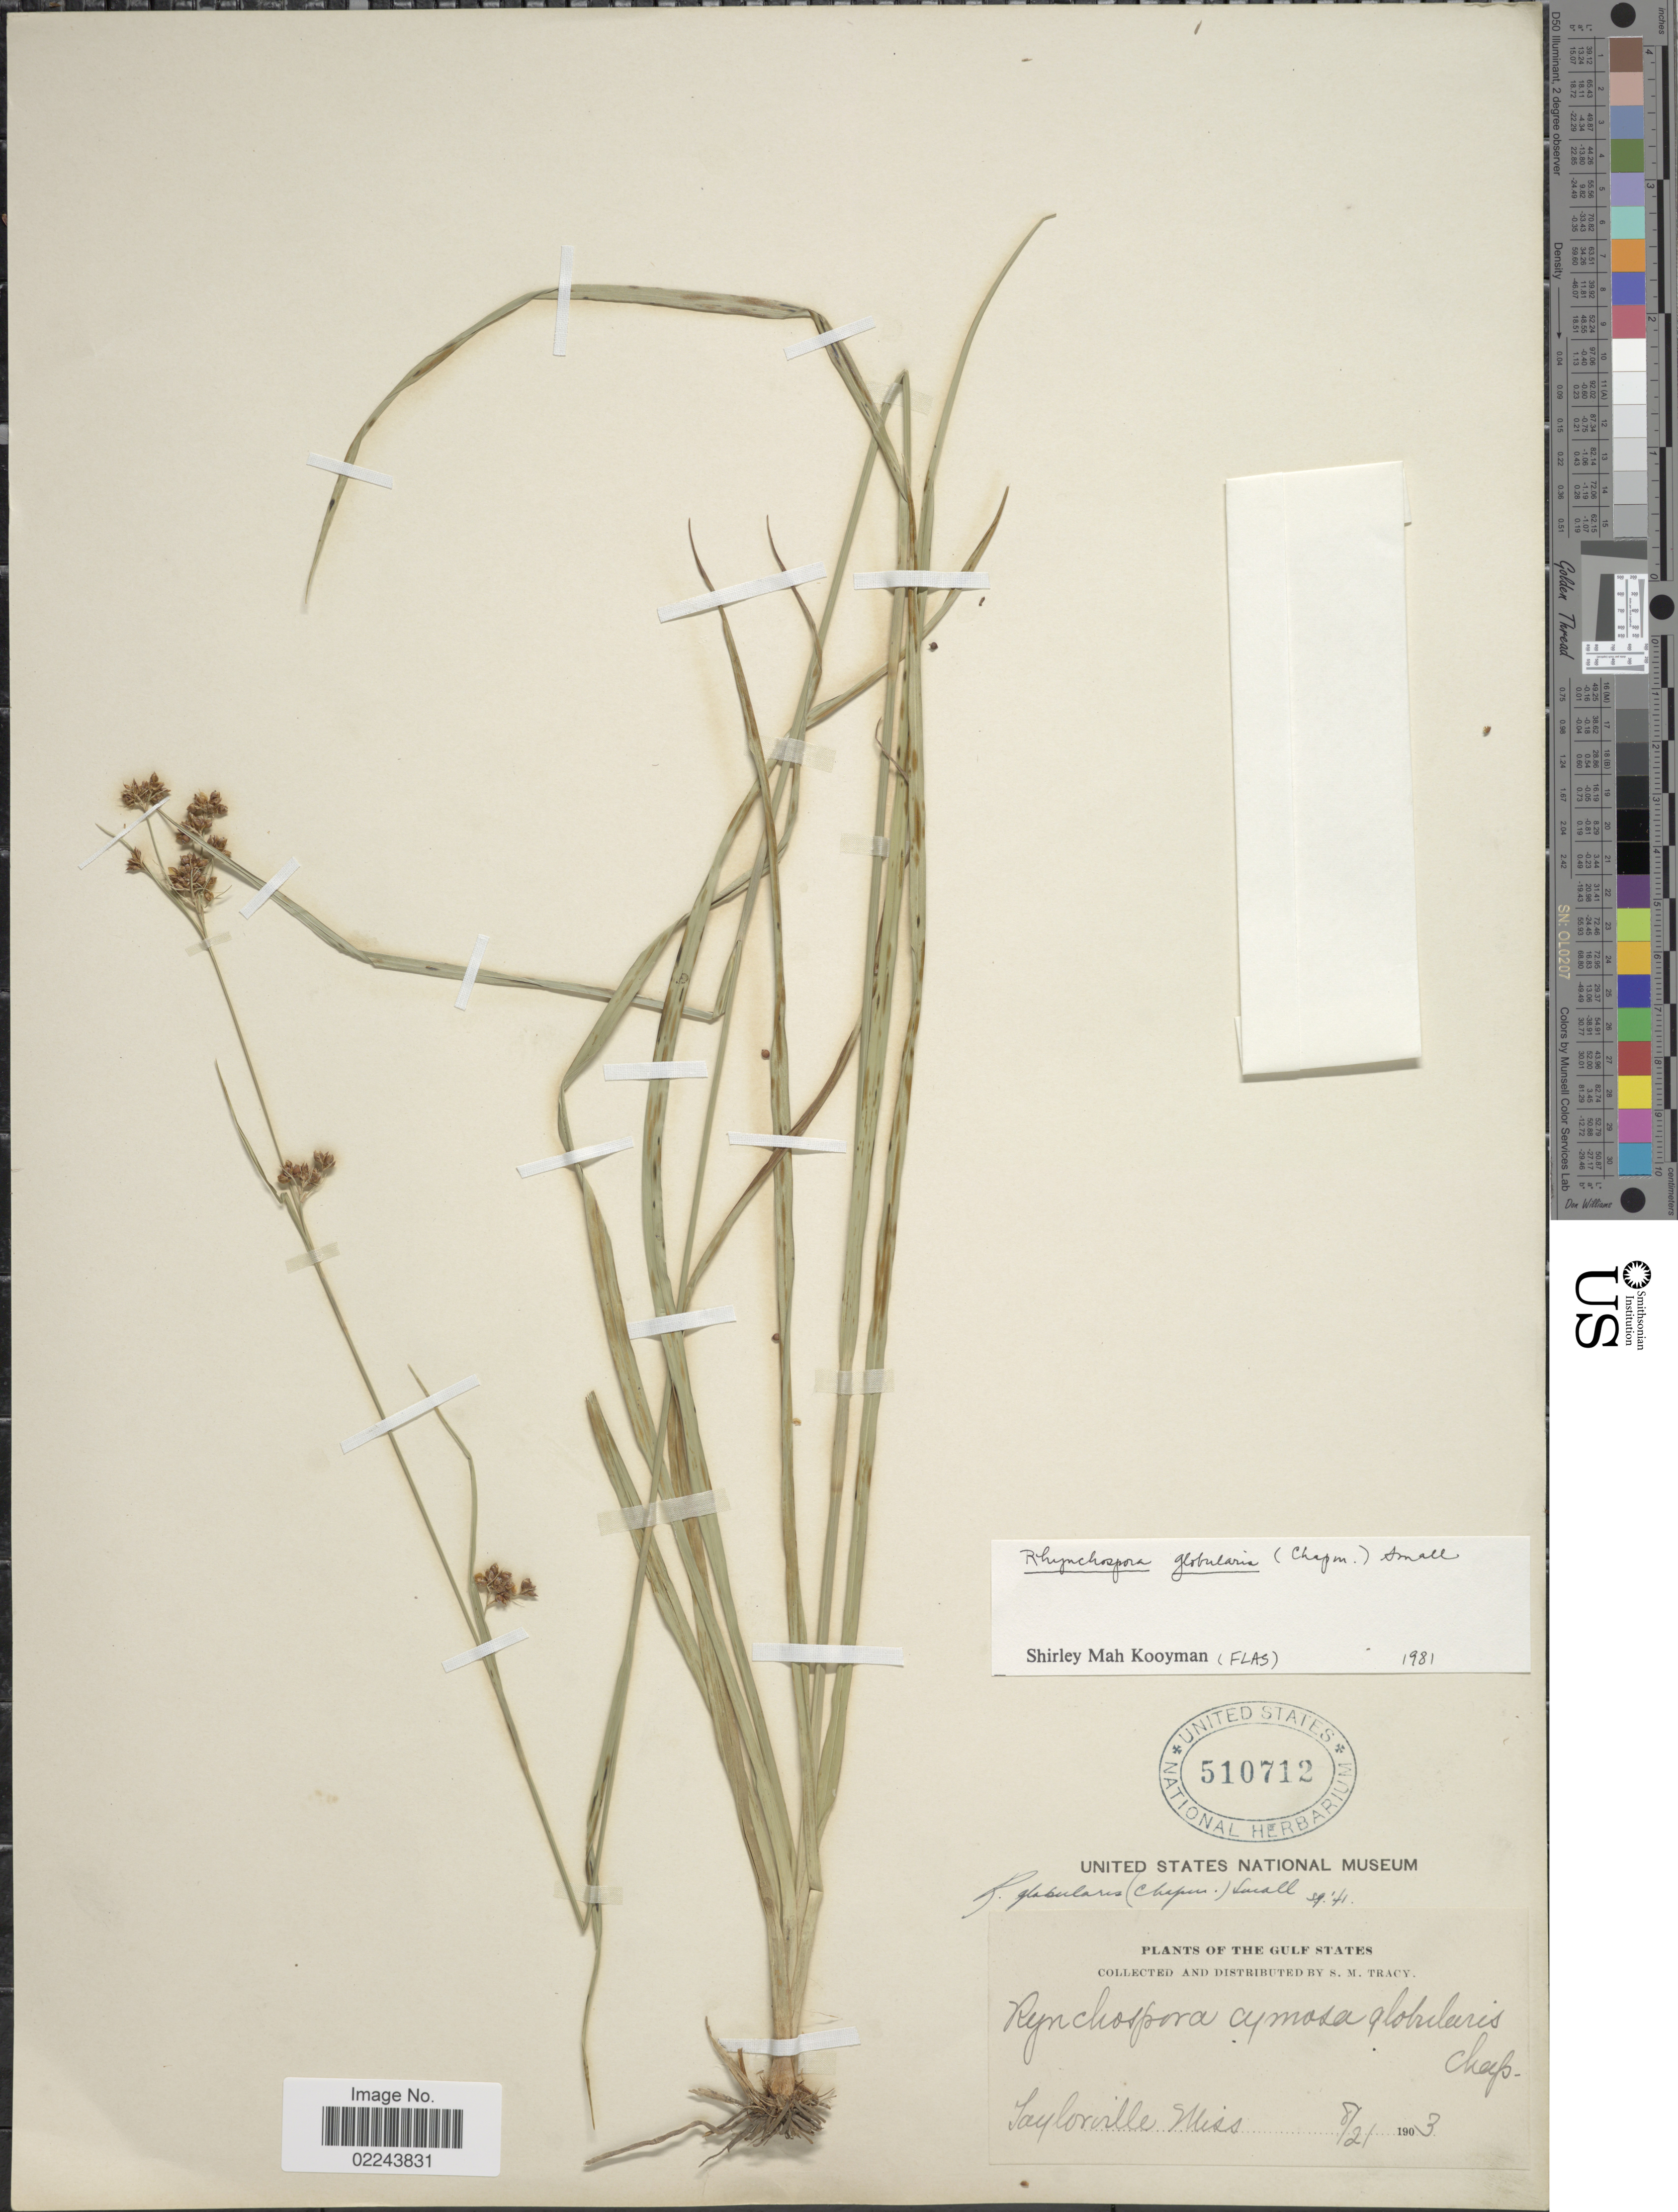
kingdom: Plantae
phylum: Tracheophyta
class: Liliopsida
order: Poales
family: Cyperaceae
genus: Rhynchospora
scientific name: Rhynchospora globularis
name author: (Chapm.) Small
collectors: S. M. Tracy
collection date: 1903-08-21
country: United States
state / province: Mississippi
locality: Taylorville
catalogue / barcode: US 510712